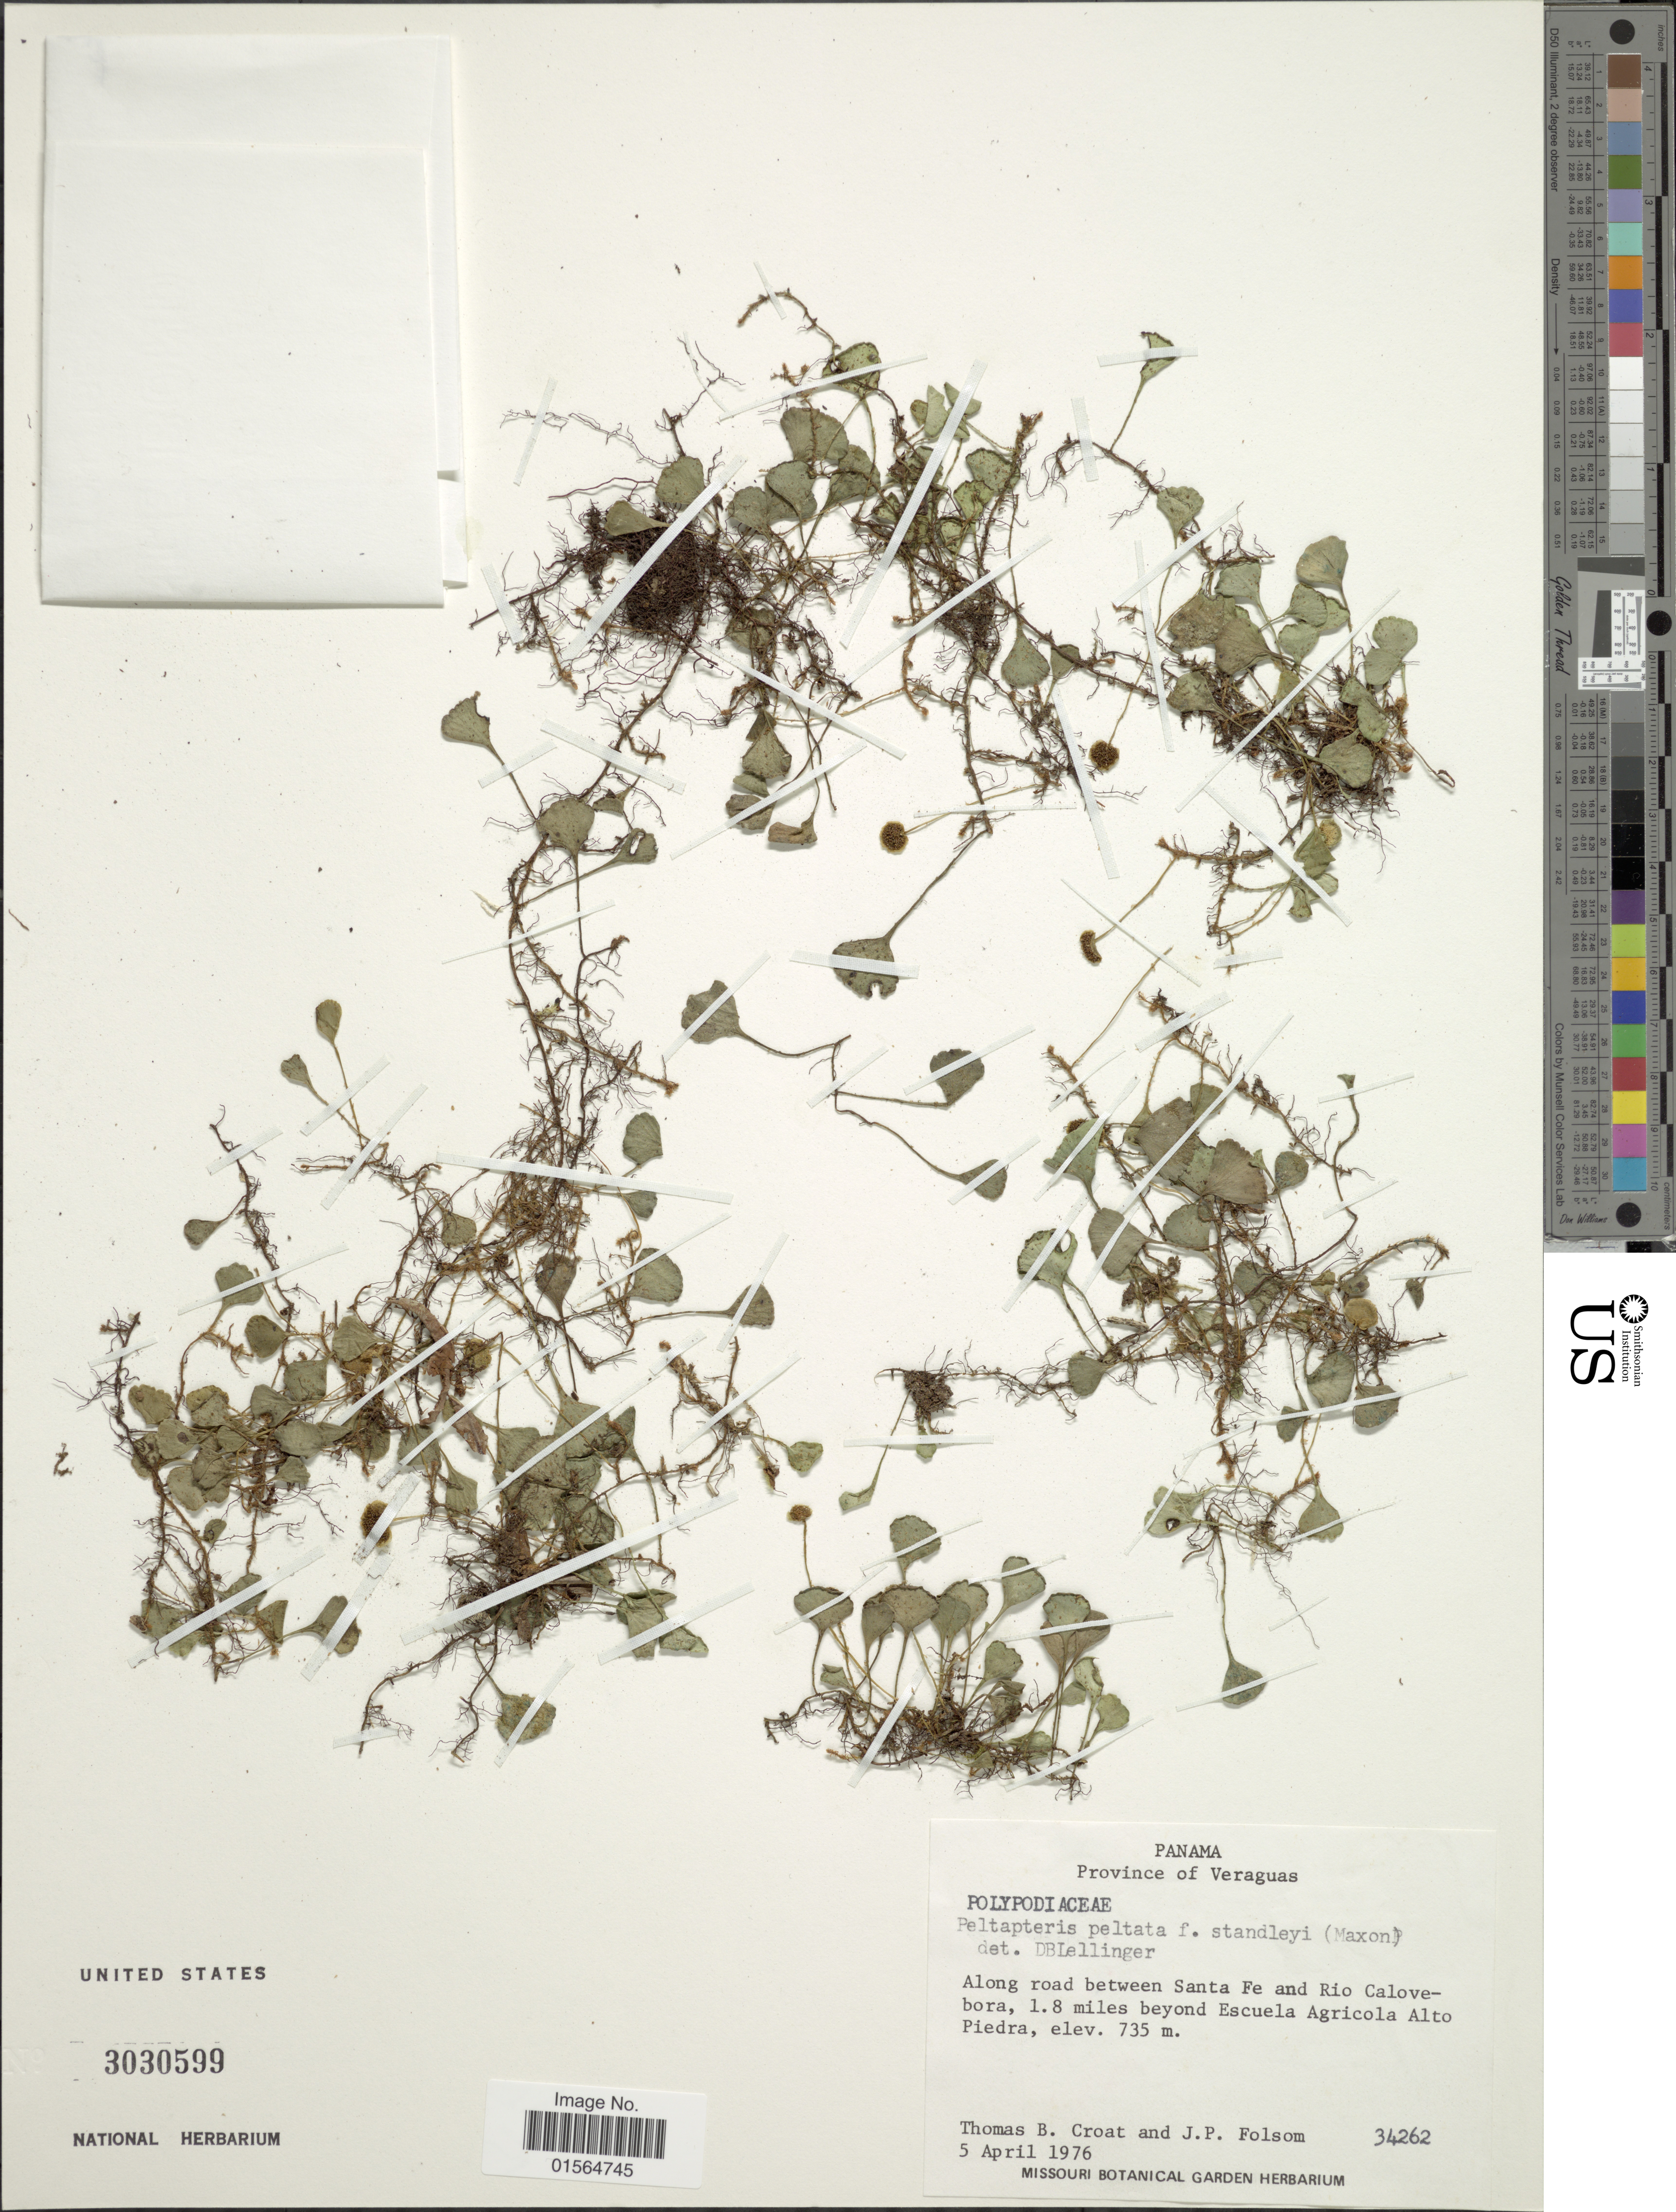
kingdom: Plantae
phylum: Tracheophyta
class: Polypodiopsida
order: Polypodiales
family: Dryopteridaceae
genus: Elaphoglossum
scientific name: Elaphoglossum peltatum f. standleyi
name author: (Maxon) Mickel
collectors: T. B. Croat & J. P. Folsom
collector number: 34262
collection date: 1976-04-05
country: Panama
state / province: Veraguas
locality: Along road between Santa Fe and Rio Calovebora, 1.8 miles beyond Escuela Agricola Alto Piedra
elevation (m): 735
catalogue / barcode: US 3030599